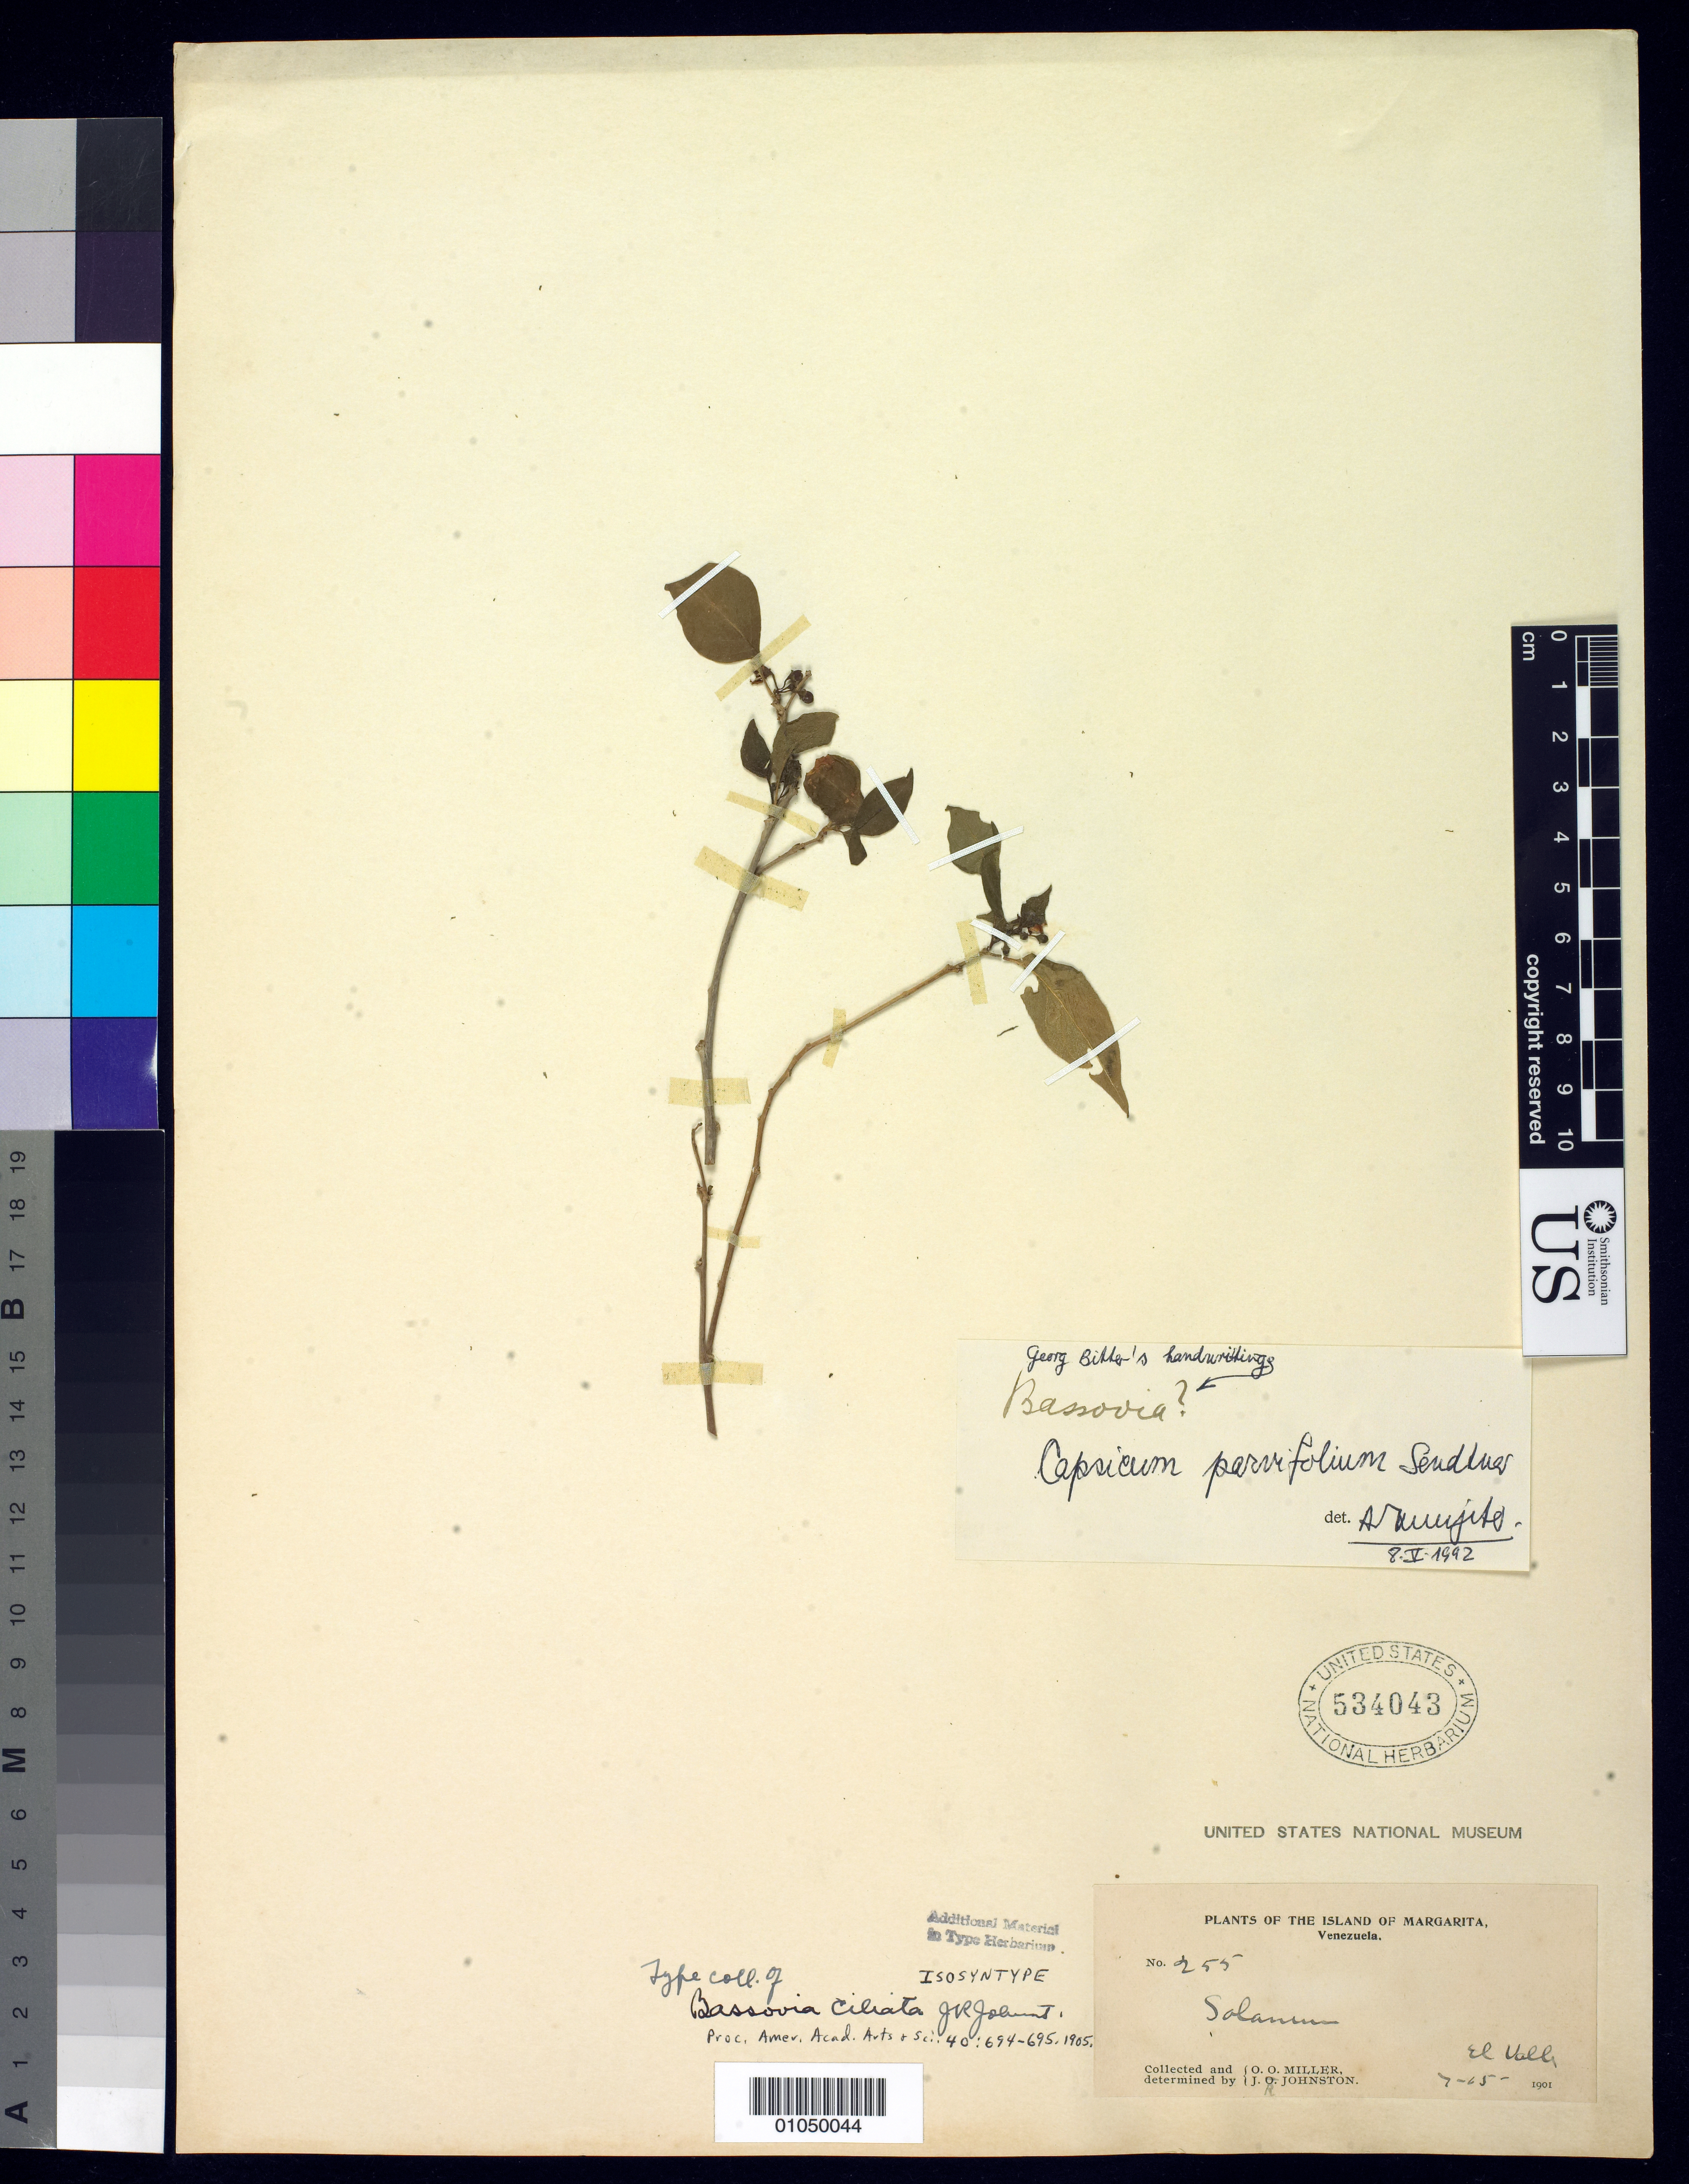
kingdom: Plantae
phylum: Tracheophyta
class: Magnoliopsida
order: Solanales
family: Solanaceae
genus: Bassovia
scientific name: Bassovia ciliata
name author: J.R. Johnst.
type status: Syntype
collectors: O. O. Miller & J. Johnston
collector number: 255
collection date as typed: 15 Jul 1901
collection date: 1901-07-15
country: Venezuela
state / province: Nueva Esparta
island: Margarita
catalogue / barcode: US 534043